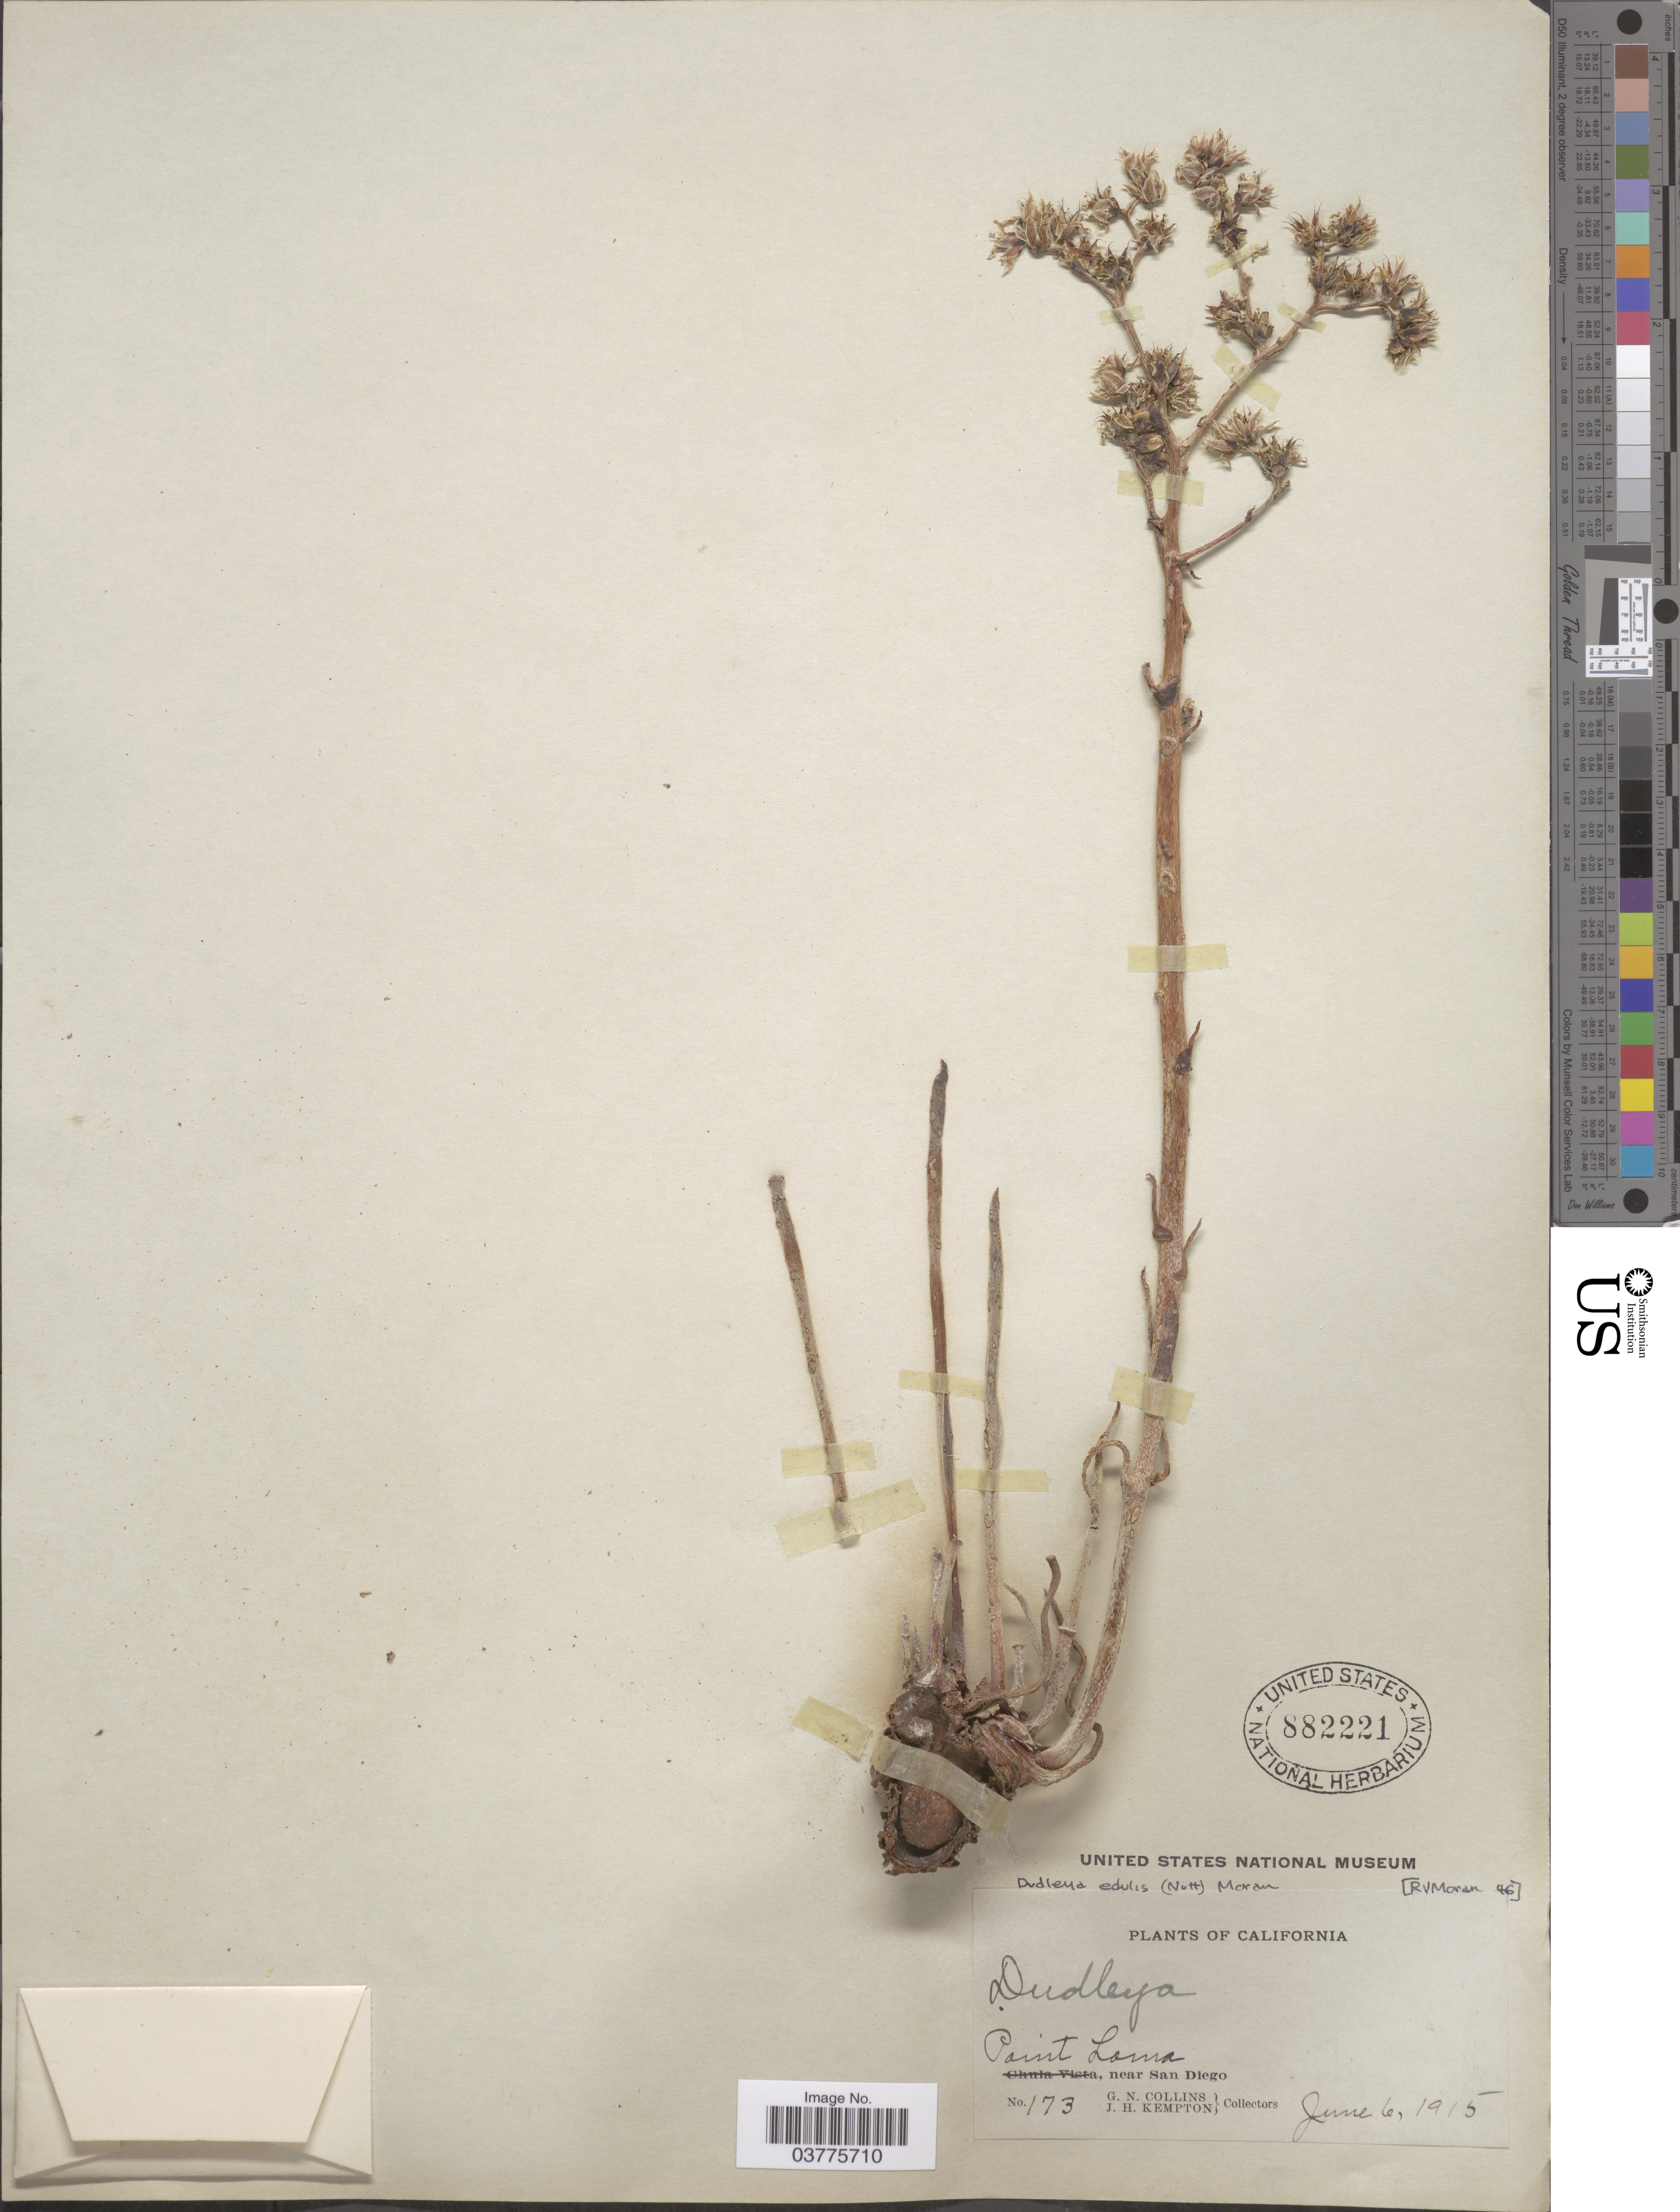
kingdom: Plantae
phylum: Tracheophyta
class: Magnoliopsida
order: Saxifragales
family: Crassulaceae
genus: Dudleya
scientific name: Dudleya edulis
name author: (Nutt.) Moran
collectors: G. Collins & J. H. Kempton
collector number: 173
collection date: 1915-06-06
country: United States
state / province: California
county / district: San Diego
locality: Point Loma, near San Diego.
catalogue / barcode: US 882221